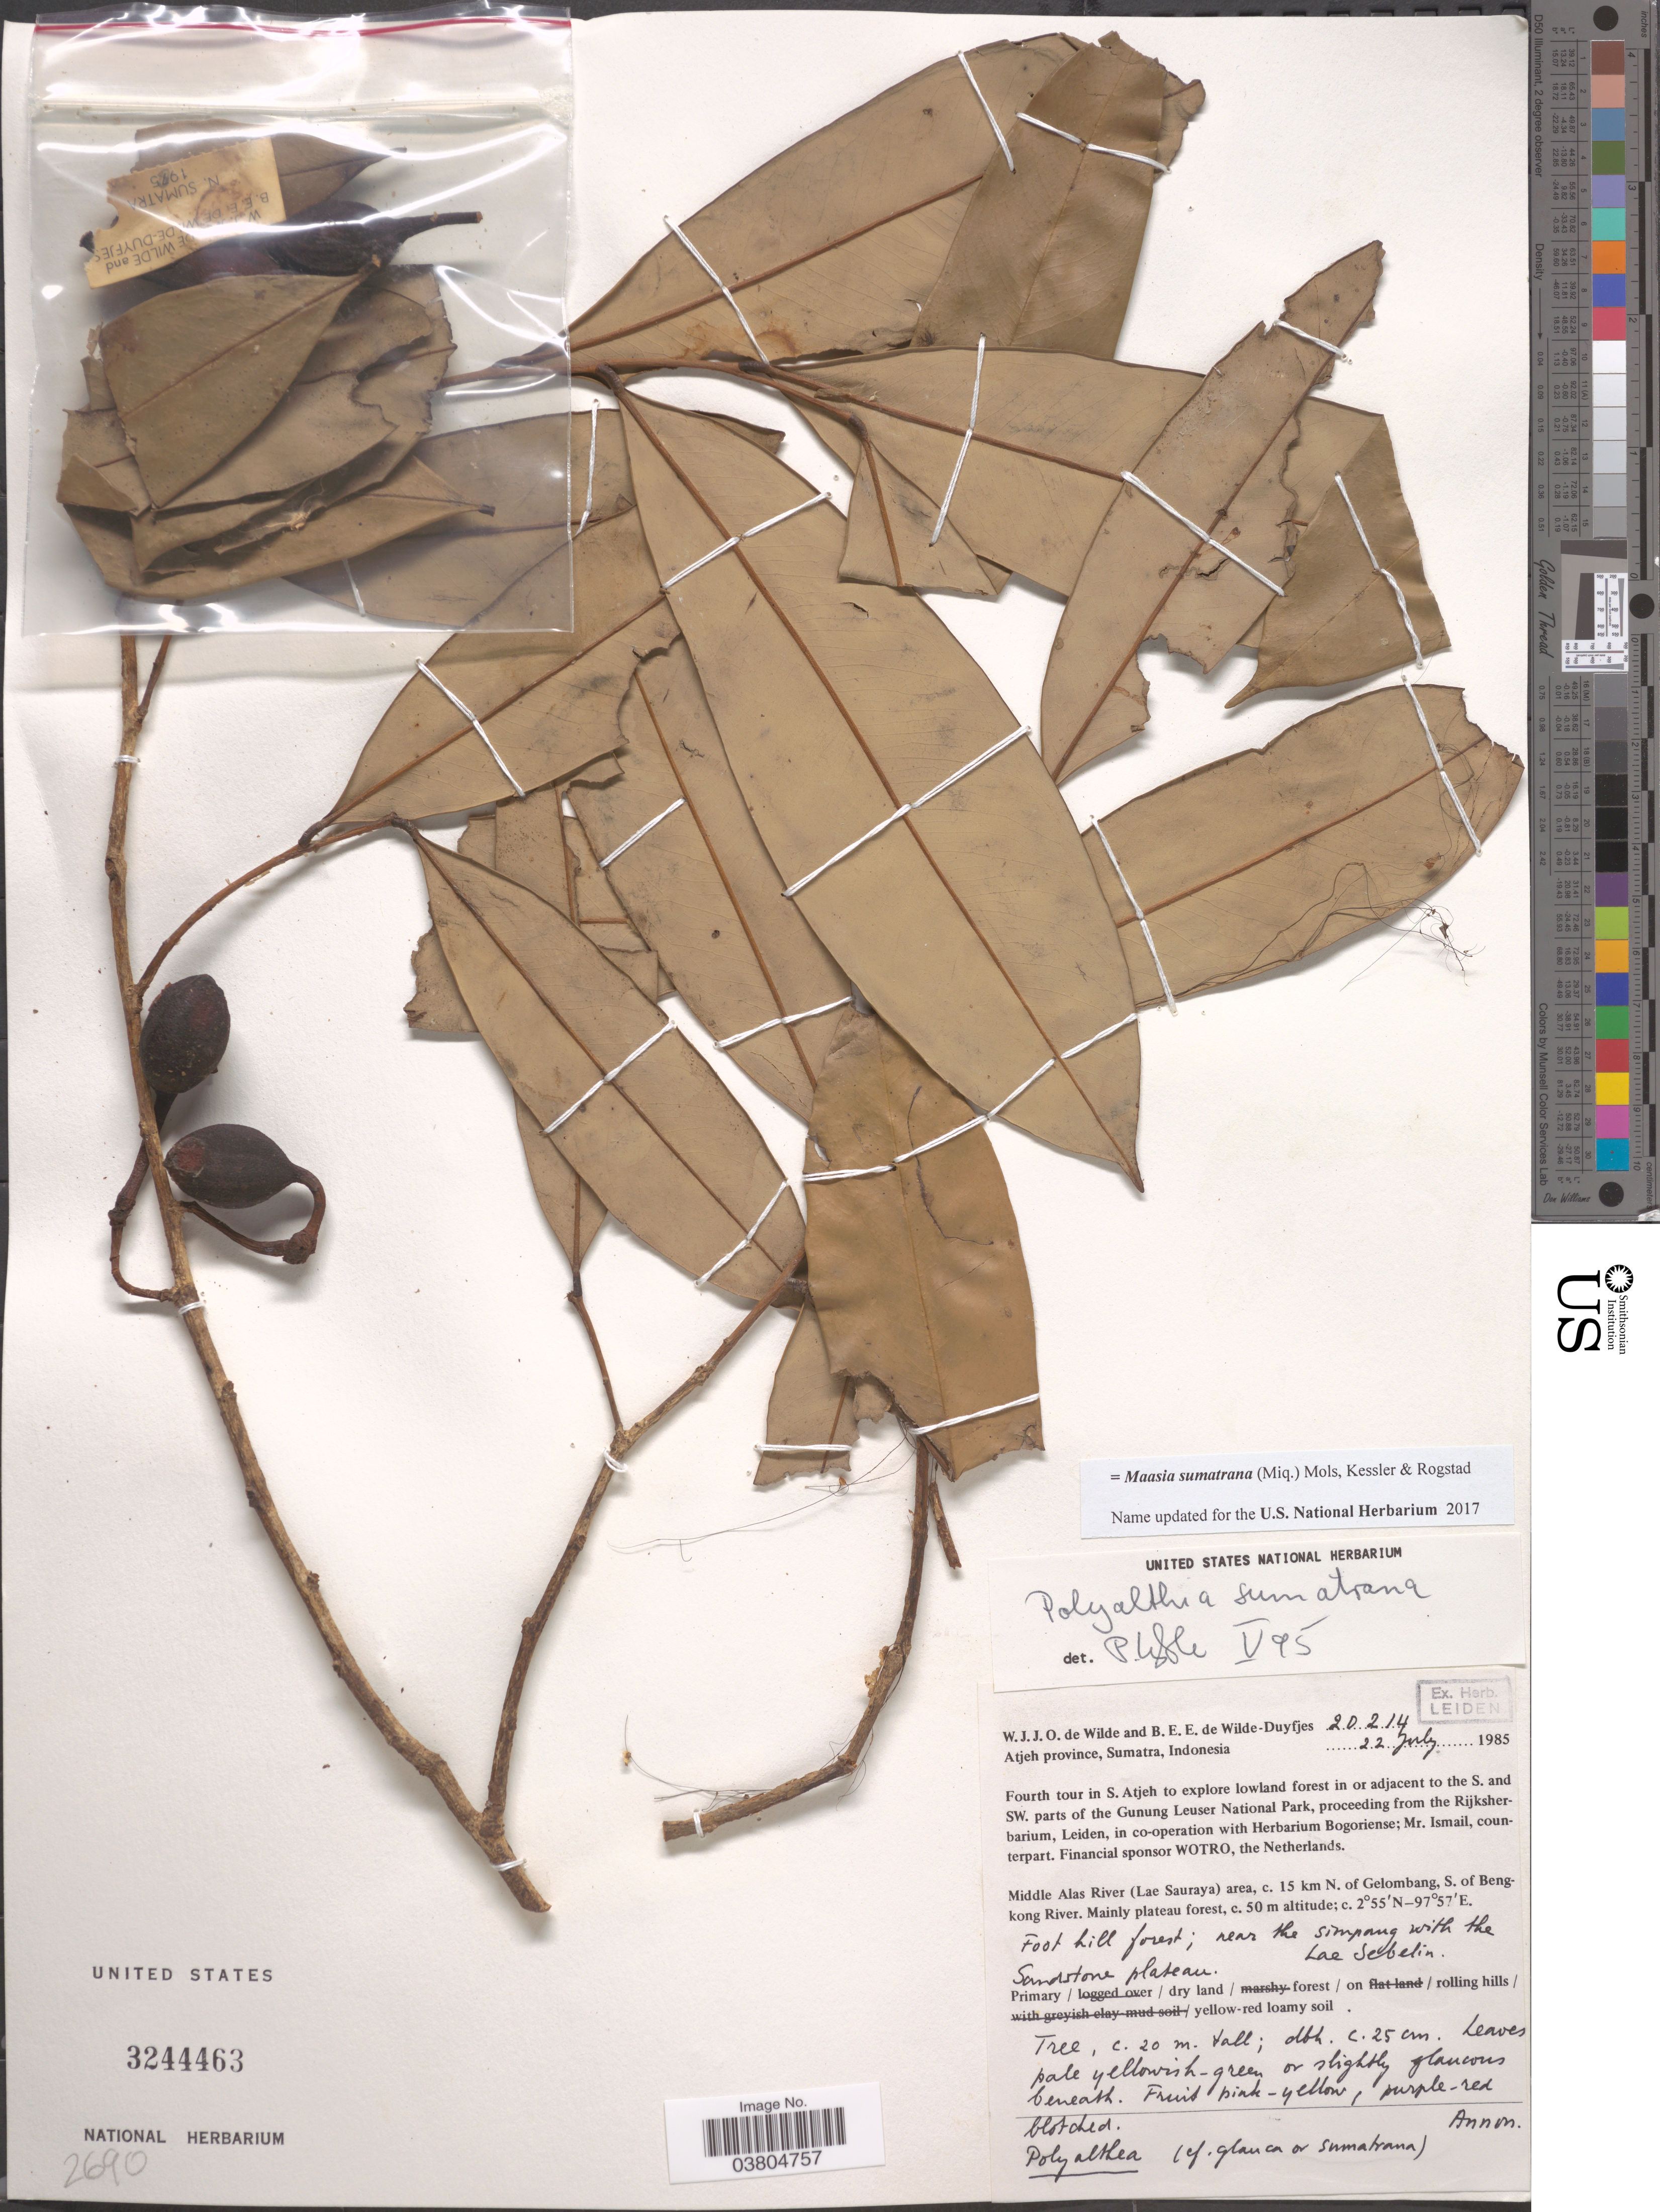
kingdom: Plantae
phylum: Tracheophyta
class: Magnoliopsida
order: Magnoliales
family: Annonaceae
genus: Maasia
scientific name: Maasia sumatrana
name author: (Miq.) Mols et al.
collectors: W. J. de Wilde & B. E. de Wilde-Duyfjes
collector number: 20214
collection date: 1985-07-22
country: Indonesia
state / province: Sumatra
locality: Atjeh province. Fourth tour in S. Atjeh. Adjacent to the S. and SW. parts of the Gunung Leuser National Park. Middle Alas River (Lae Sauraya) area, c. 15 km N. of Gelombang, S. of Bengkong River.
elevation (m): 50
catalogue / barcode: US 3244463